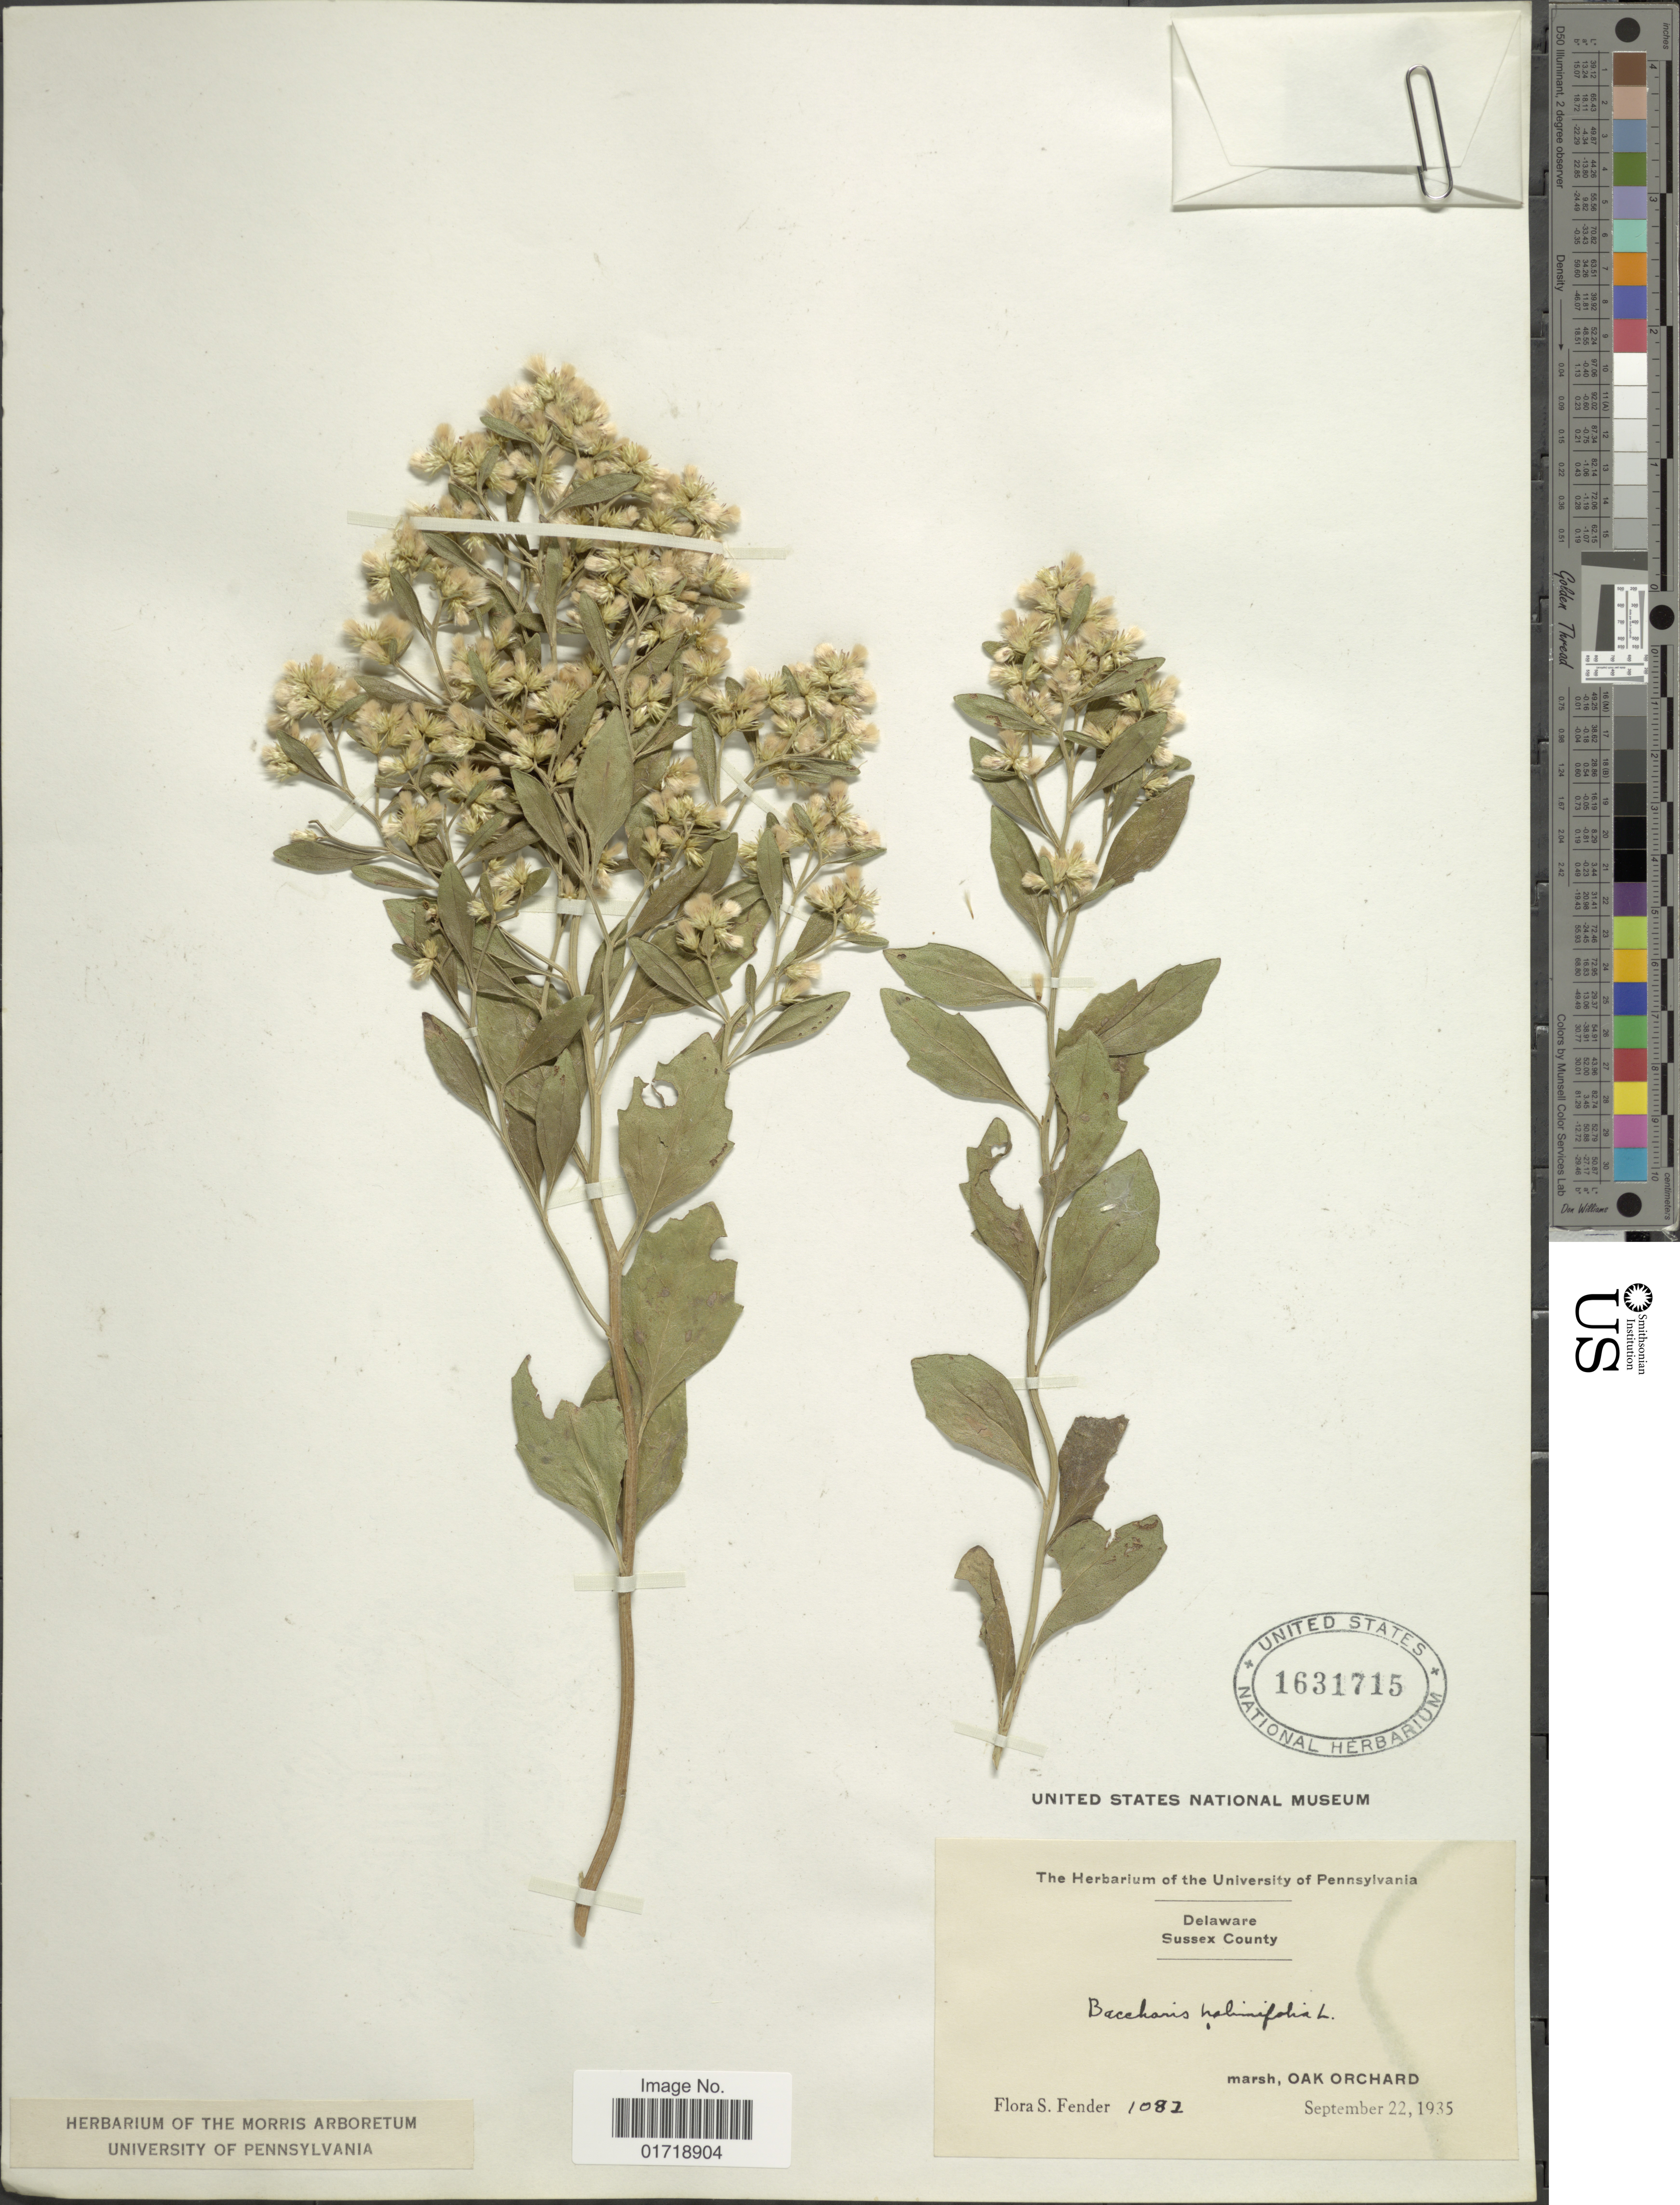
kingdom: Plantae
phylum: Tracheophyta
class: Magnoliopsida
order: Asterales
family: Asteraceae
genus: Baccharis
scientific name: Baccharis halimifolia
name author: L.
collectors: F. Fender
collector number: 1081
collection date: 1935-09-22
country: United States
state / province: Delaware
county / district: Sussex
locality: Delaware, Sussex County, Marsh, Oak Orchard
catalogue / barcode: US 1631715